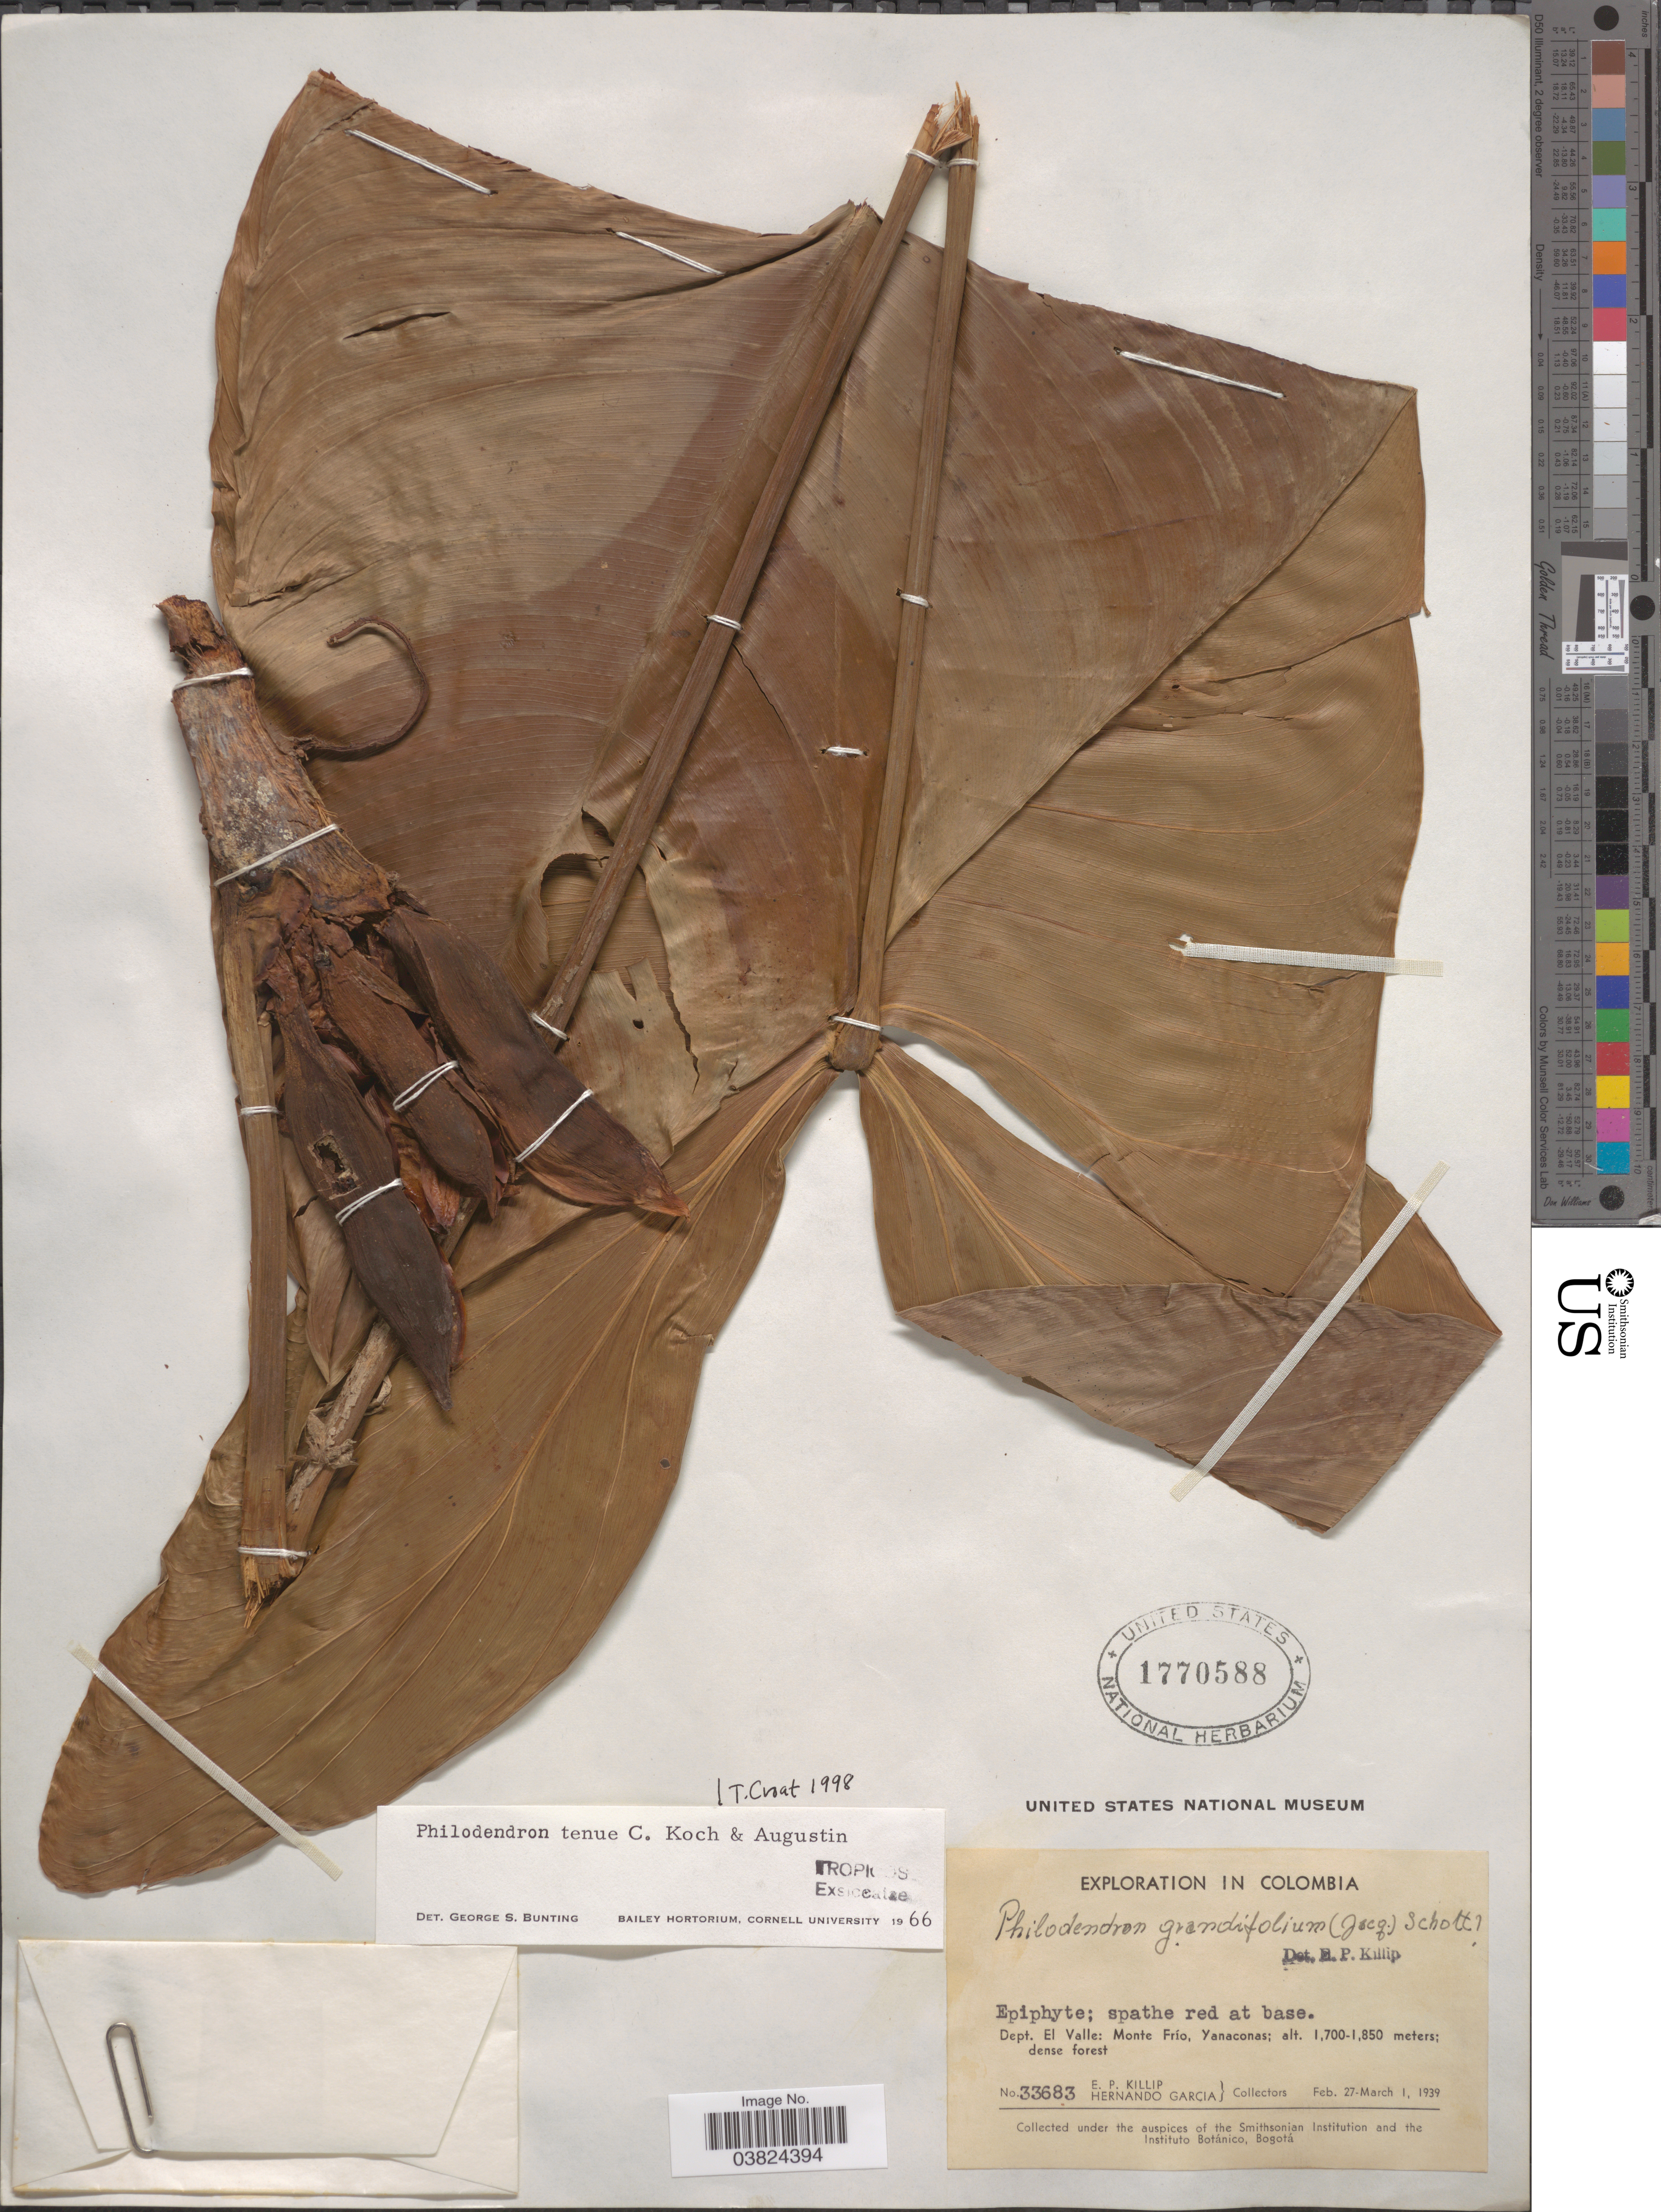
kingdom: Plantae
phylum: Tracheophyta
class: Liliopsida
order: Alismatales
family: Araceae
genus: Philodendron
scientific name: Philodendron tenue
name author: K. Koch & Augustin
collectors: E. P. Killip & H. Garcia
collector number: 33683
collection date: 1939-02-27/1939-03-01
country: Colombia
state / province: Valle del Cauca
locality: Dept. El Valle: Monte Frió, Yanaconas.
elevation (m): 1700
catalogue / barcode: US 1770588